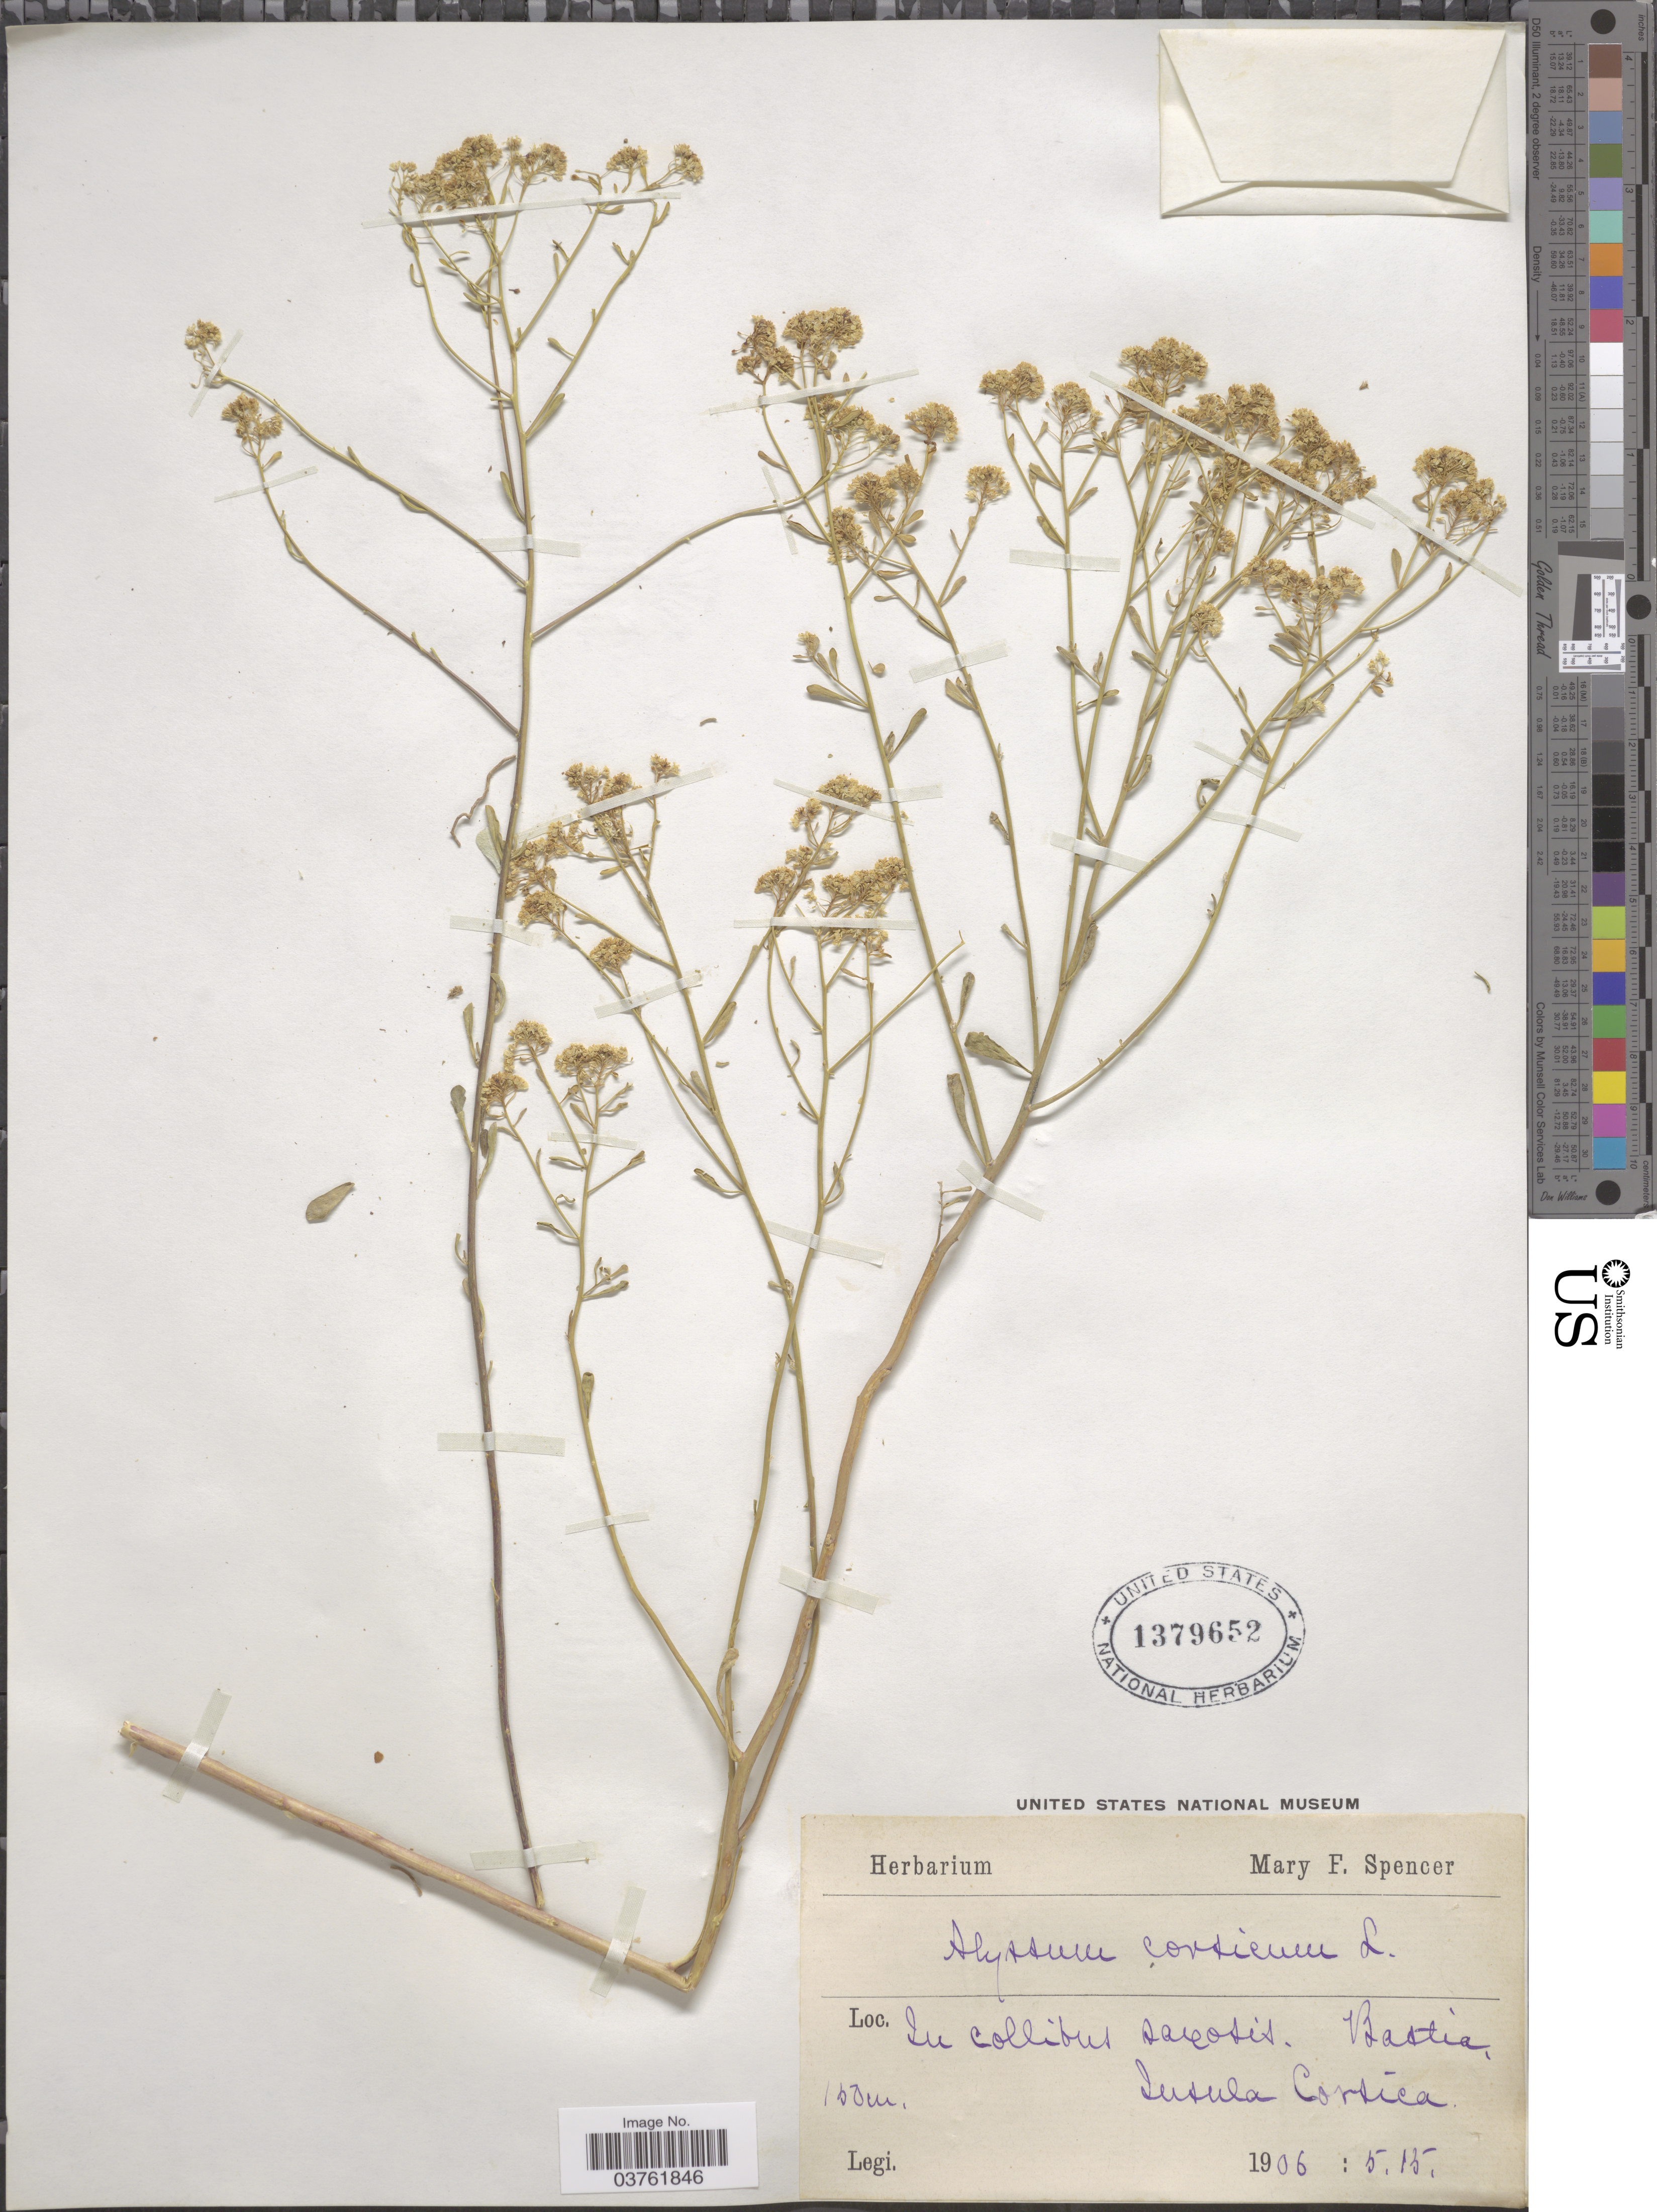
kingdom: Plantae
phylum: Tracheophyta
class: Magnoliopsida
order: Brassicales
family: Brassicaceae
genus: Alyssum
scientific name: Alyssum corsicum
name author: Duby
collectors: M. Spencer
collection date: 1906-05-15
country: France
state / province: Corsica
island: Corse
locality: In collibus saxosis. Bastia. Insula Corsica.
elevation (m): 150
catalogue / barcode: US 1379652